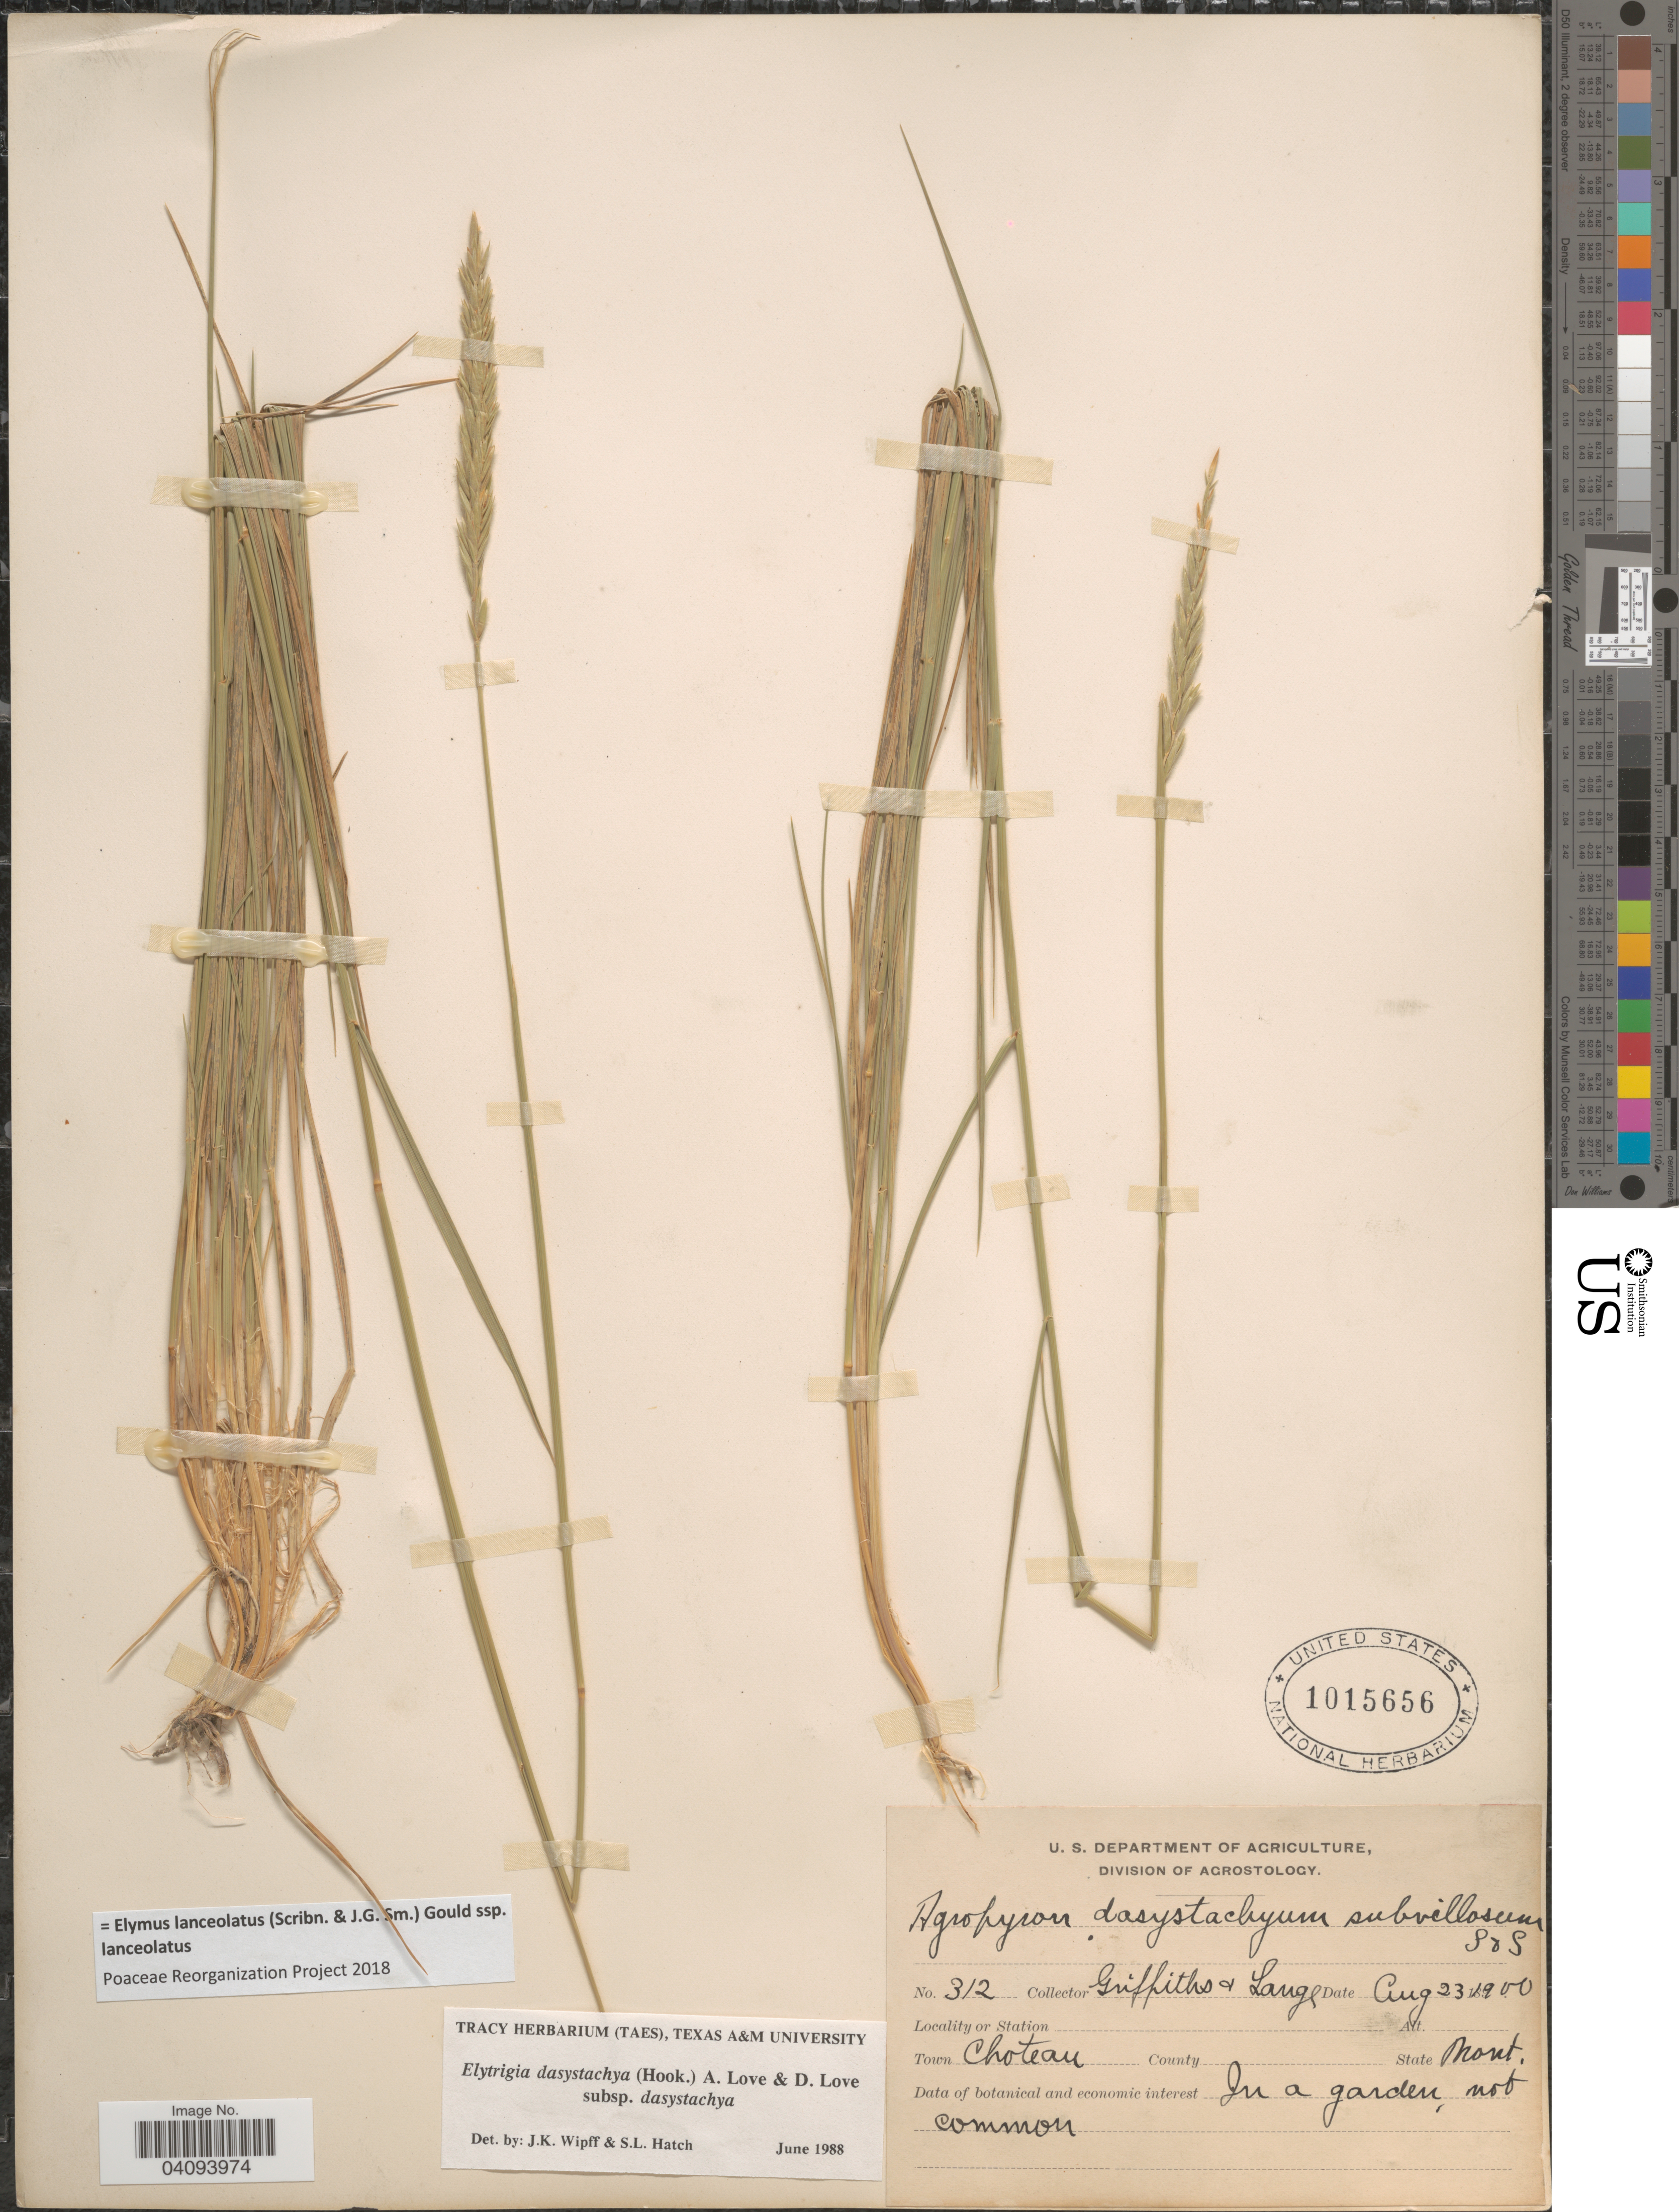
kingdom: Plantae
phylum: Tracheophyta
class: Liliopsida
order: Poales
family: Poaceae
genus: Elymus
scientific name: Elymus lanceolatus subsp. lanceolatus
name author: (Scribn. & J.G. Sm.) Gould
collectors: -- Griffiths & -- Lange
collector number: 312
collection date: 1900-08-23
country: United States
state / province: Montana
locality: Town Choteau. In a garden.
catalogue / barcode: US 1015656